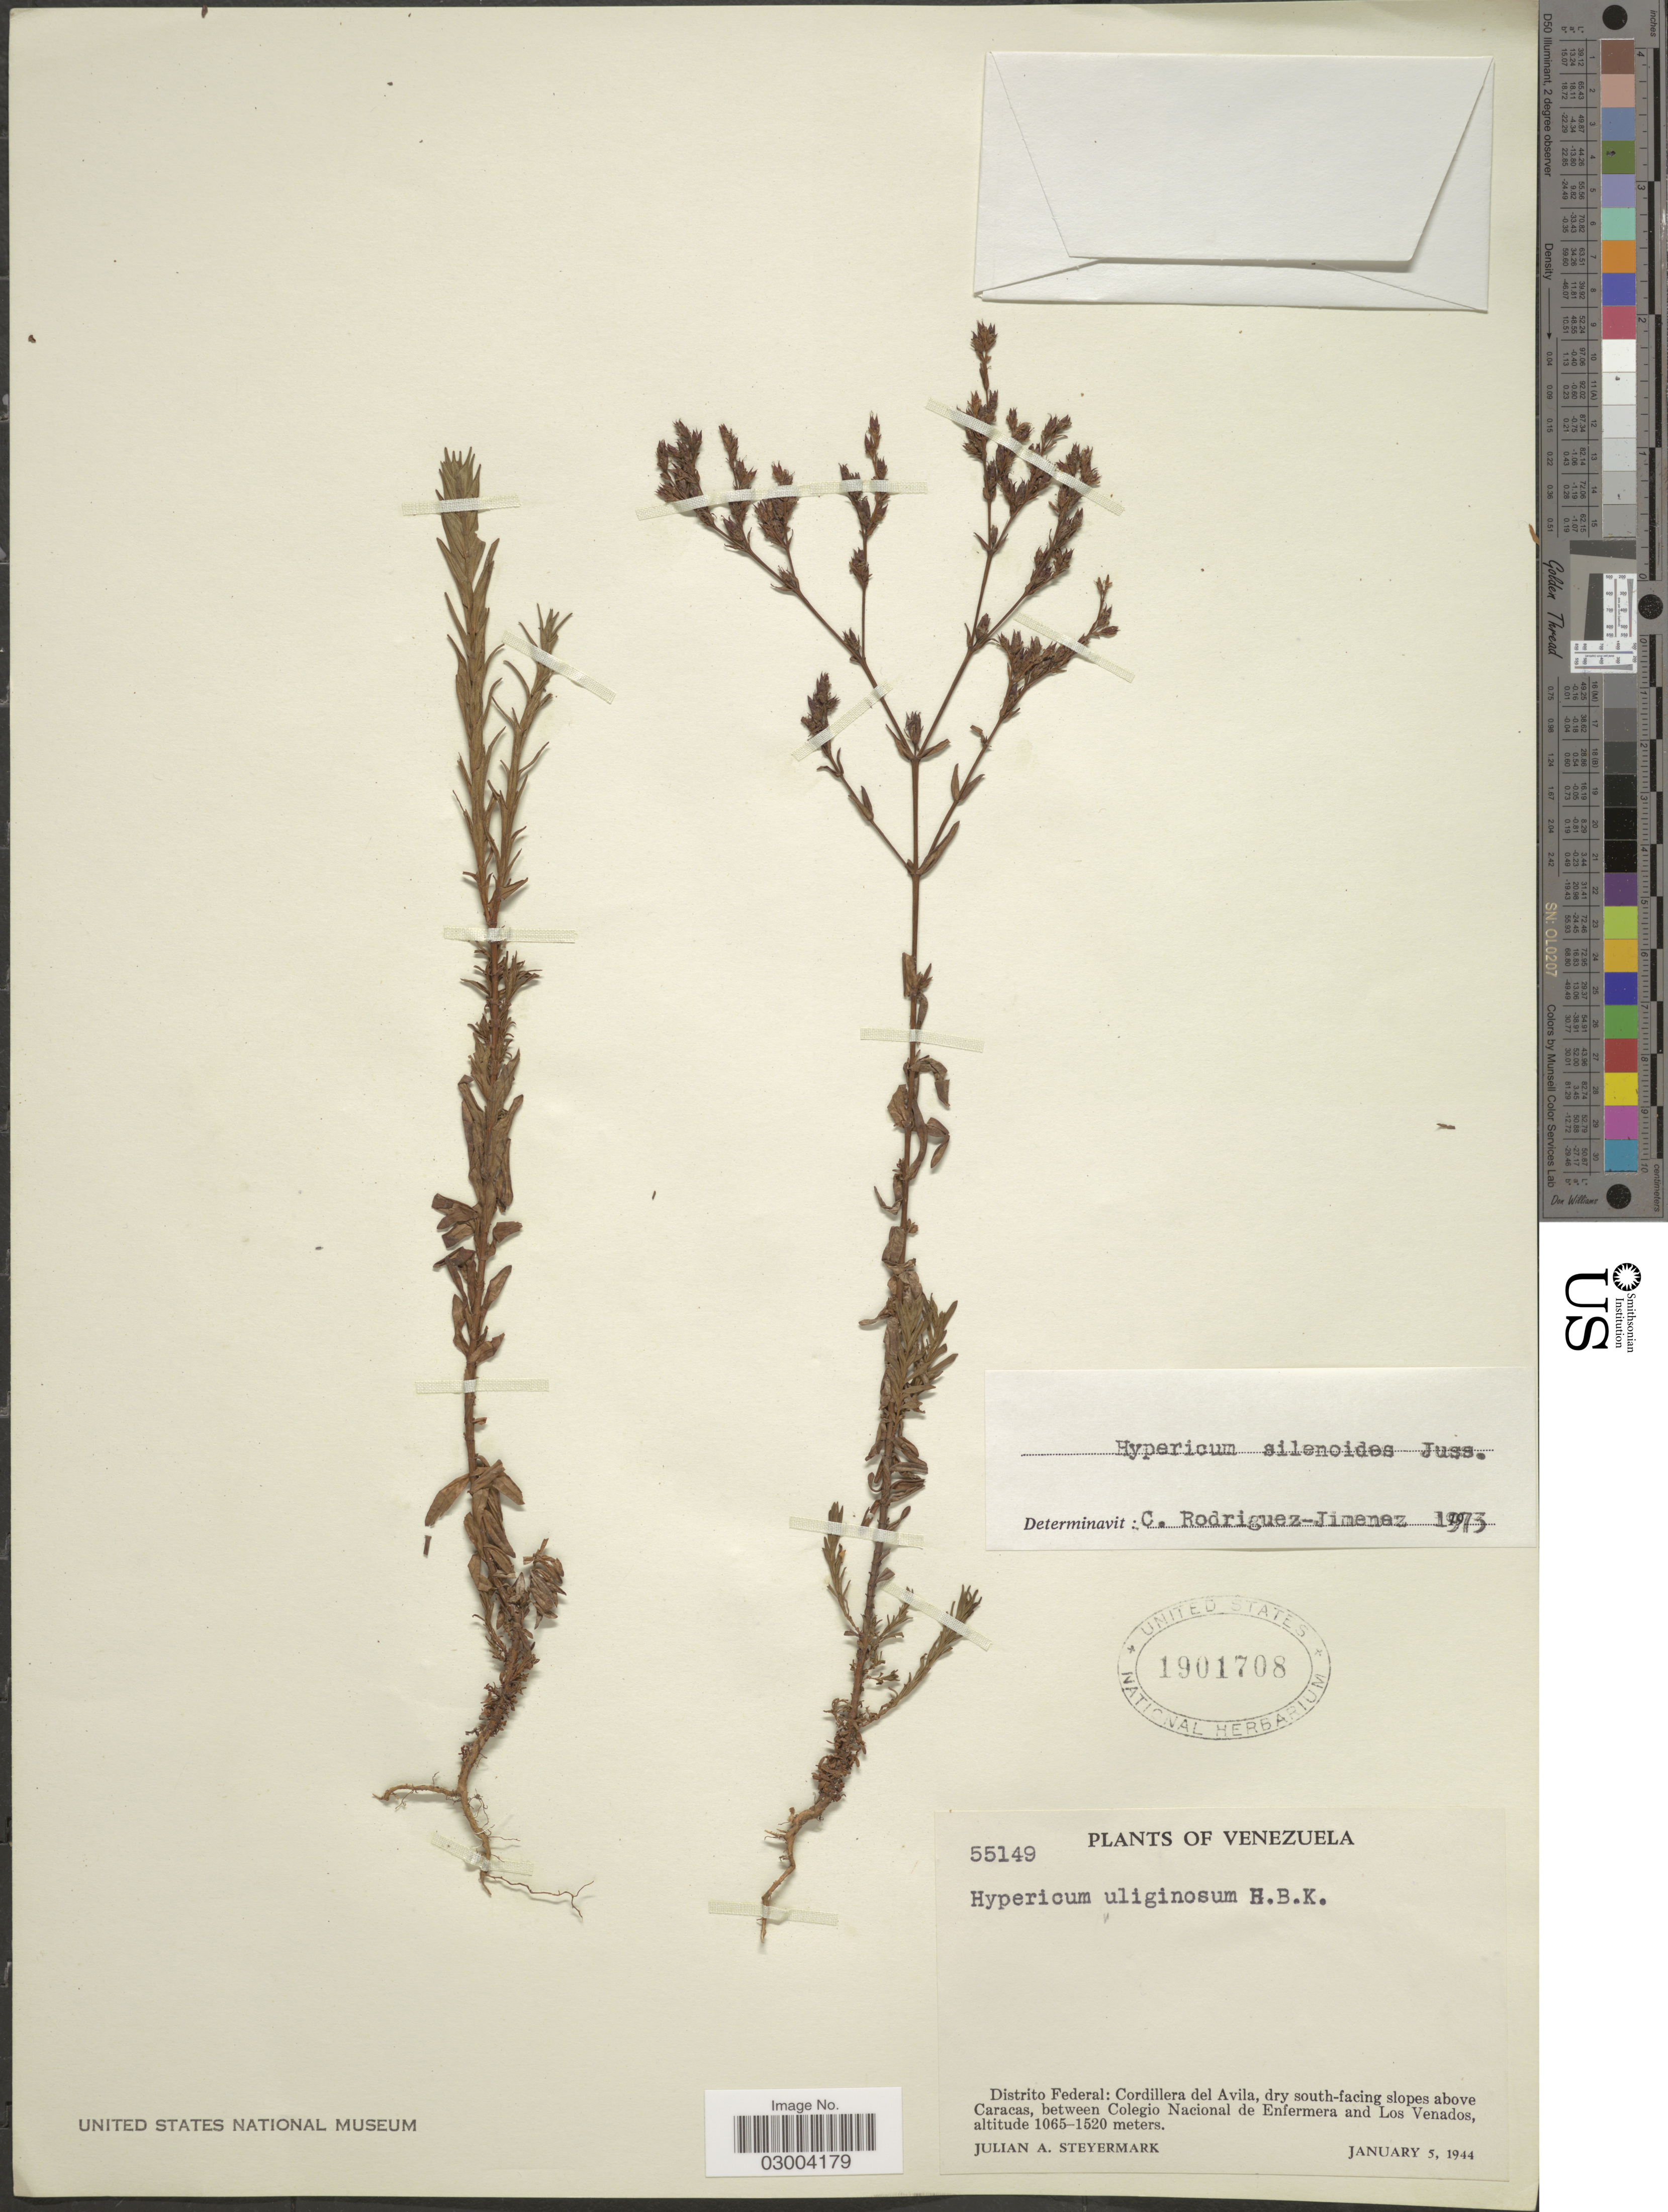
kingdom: Plantae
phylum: Tracheophyta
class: Magnoliopsida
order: Malpighiales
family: Hypericaceae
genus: Hypericum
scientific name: Hypericum silenoides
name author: Juss.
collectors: J. Steyermark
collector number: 55149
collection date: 1944-01-05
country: Venezuela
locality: Distrito Federal: Cordillera del Avila, dry south-facing slopes above Caracas, between Colegio Nacional de Enfermera and Los Venados.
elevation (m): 1065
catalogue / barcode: US 1901708